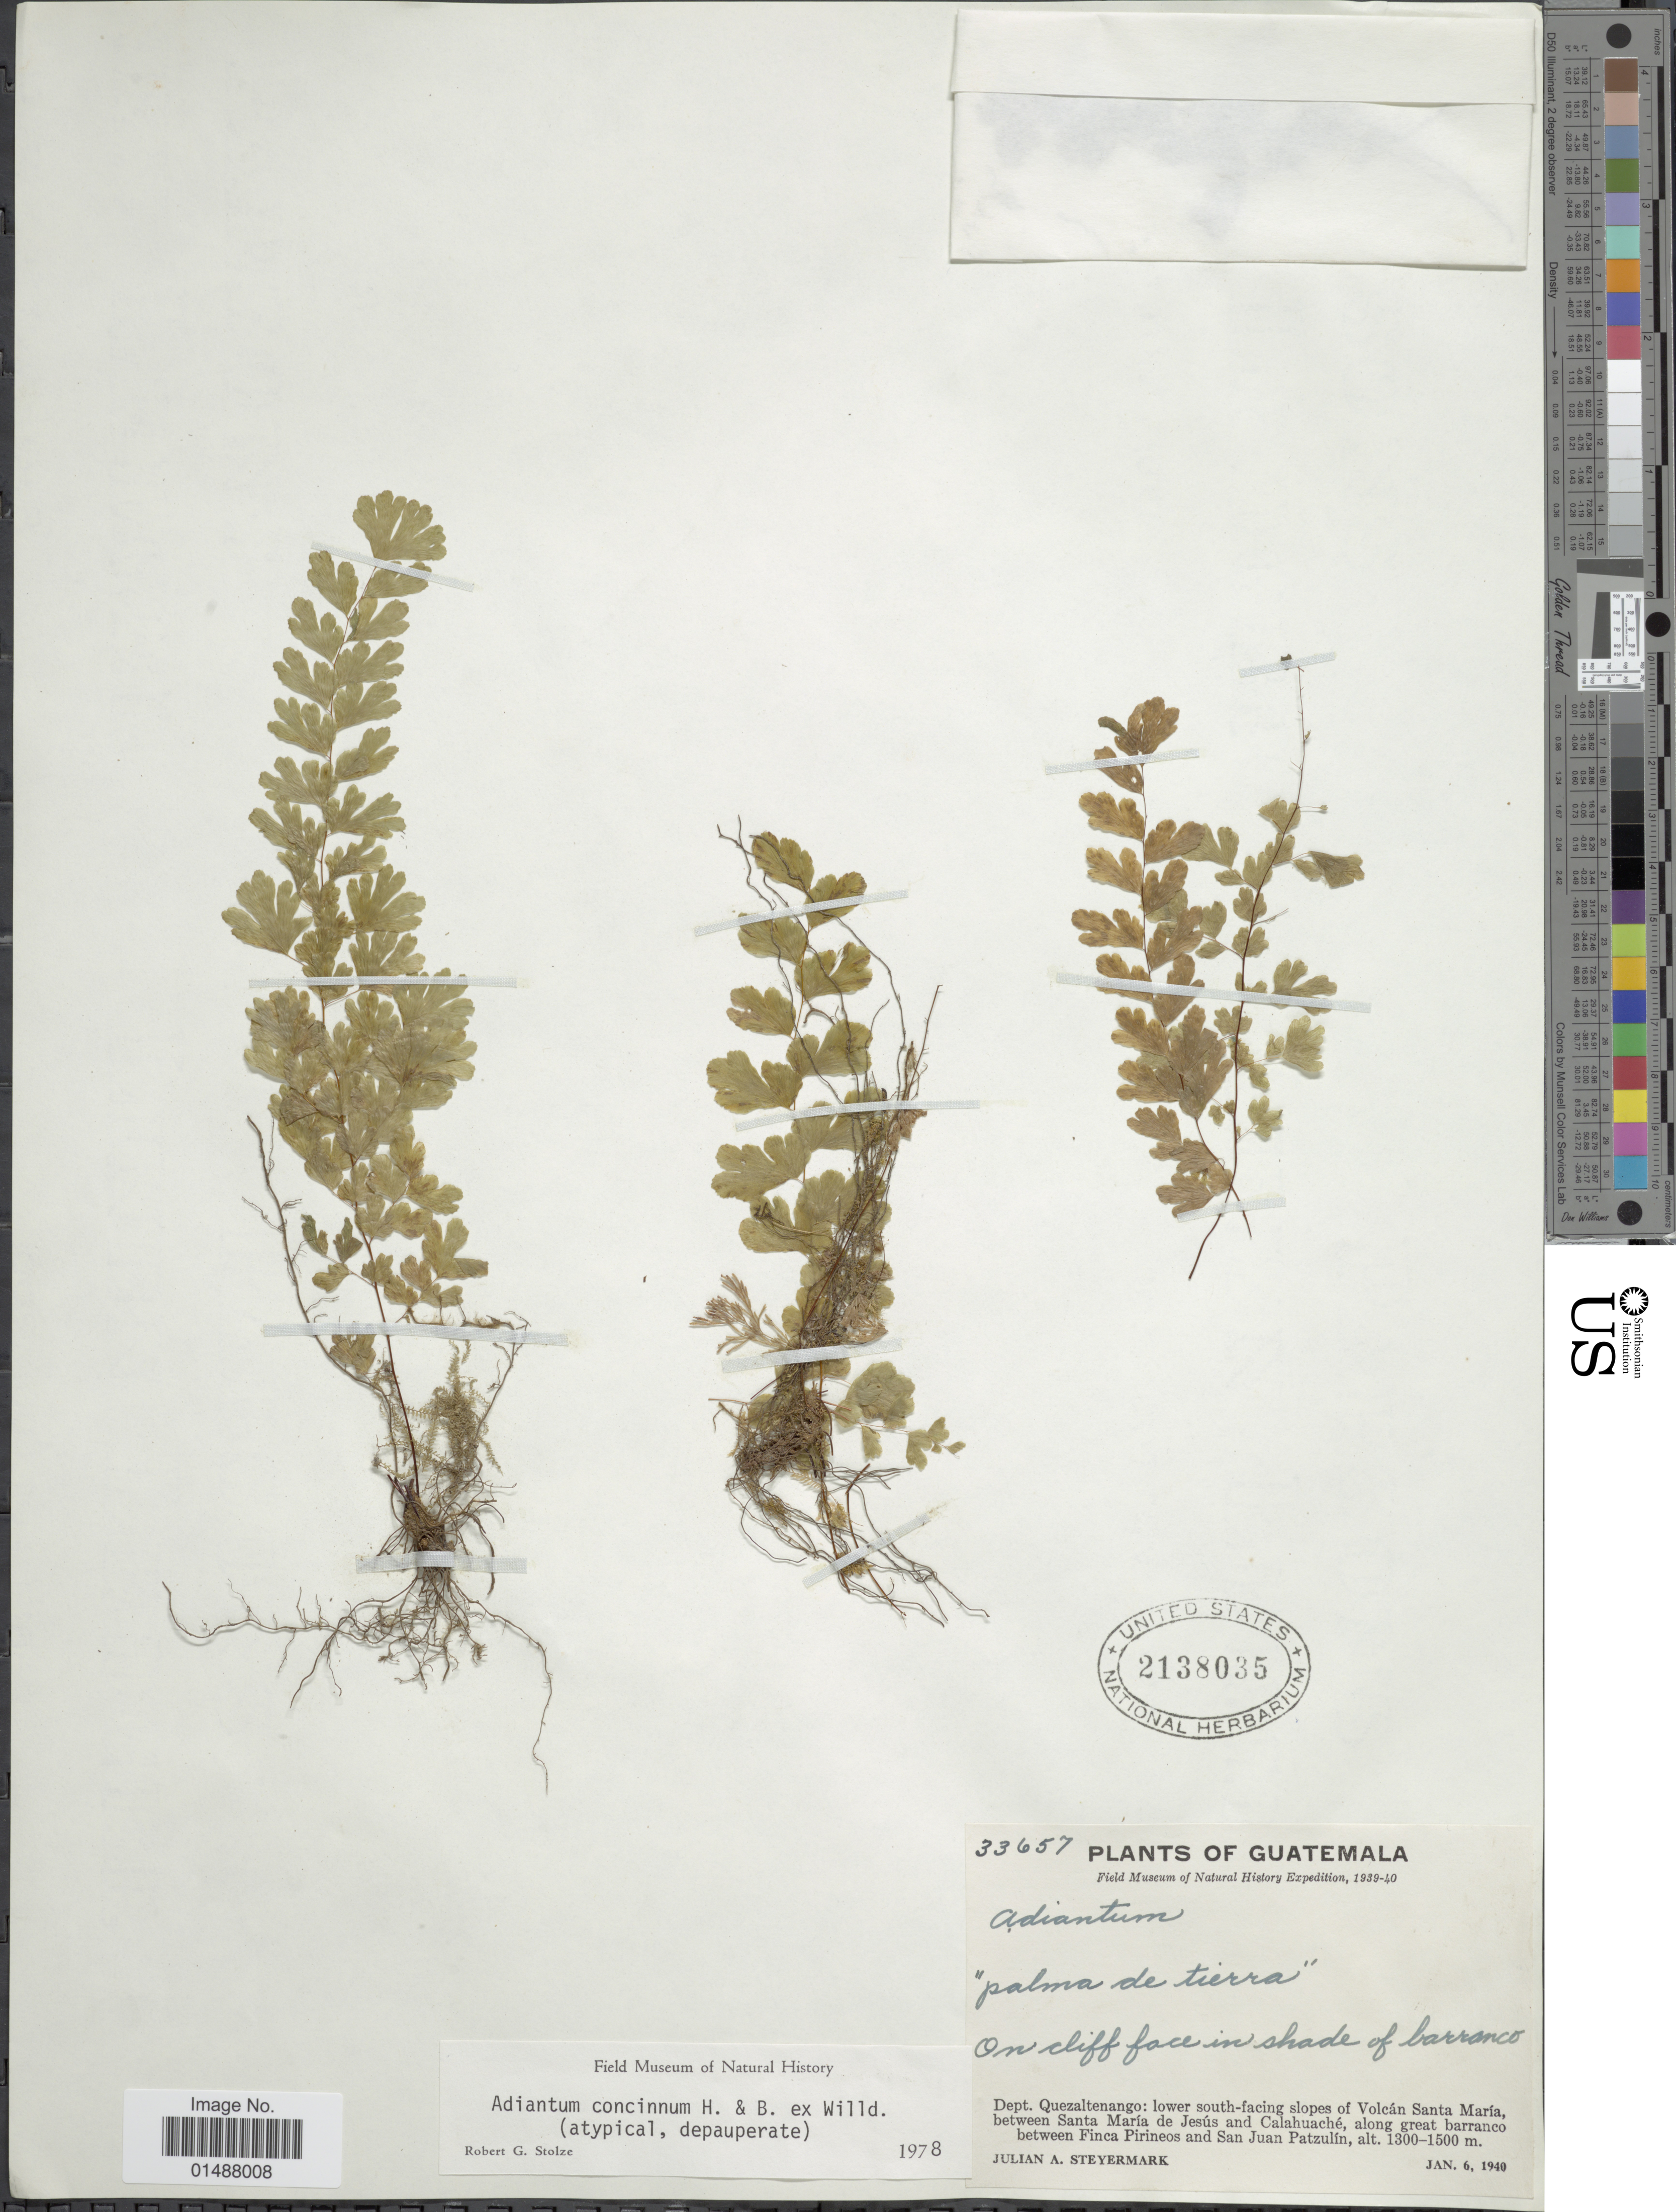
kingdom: Plantae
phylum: Tracheophyta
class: Polypodiopsida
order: Polypodiales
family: Pteridaceae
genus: Adiantum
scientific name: Adiantum concinnum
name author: Humb. & Bonpl. ex Willd.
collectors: J. Steyermark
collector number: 33657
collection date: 1940-01-06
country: Guatemala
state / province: Quetzaltenango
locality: Lower south-facing slopes of Volcan Santa Maria, between Santa Maria de Jesus and Calahuache, along great barranco between Finca Pirineos and San Juan Patzulin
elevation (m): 1300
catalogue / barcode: US 2138035